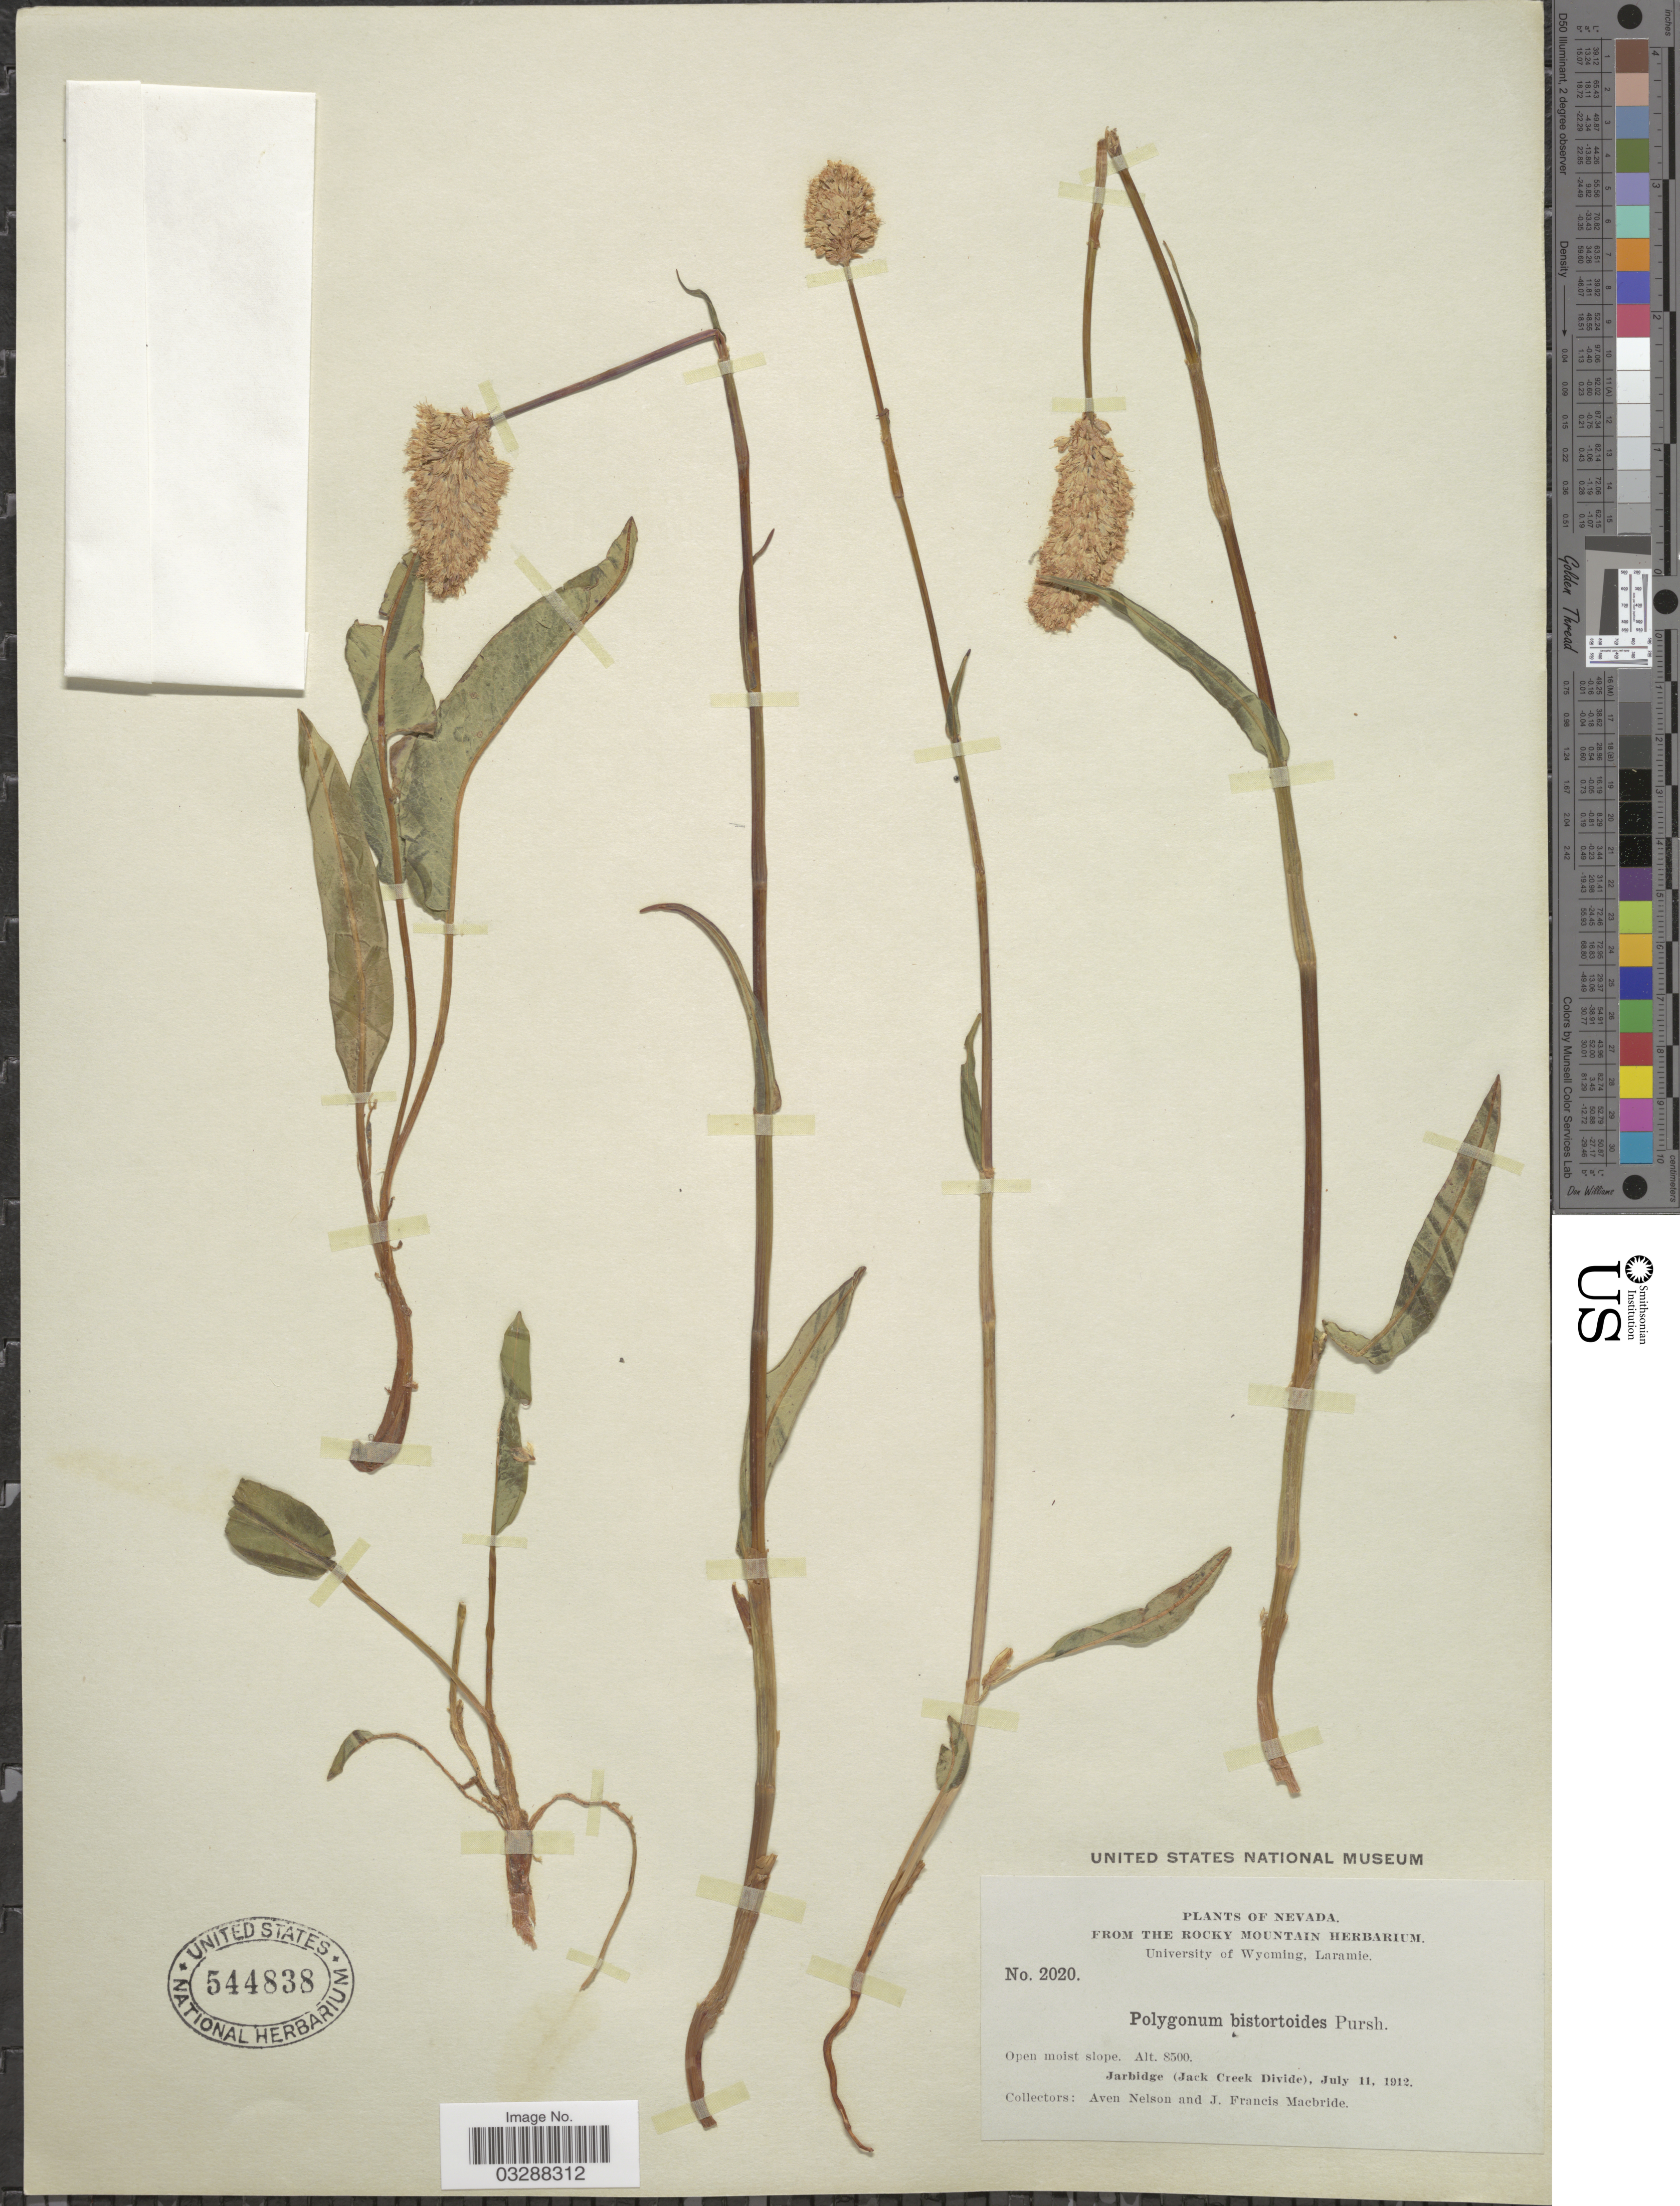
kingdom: Plantae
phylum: Tracheophyta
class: Magnoliopsida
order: Caryophyllales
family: Polygonaceae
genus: Bistorta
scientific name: Bistorta bistortoides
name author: (Pursh) Small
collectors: A. Nelson & J. F. Macbride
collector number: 2020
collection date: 1912-07-11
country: United States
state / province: Nevada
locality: Jarbidge (Jack Creek Divide).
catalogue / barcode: US 544838